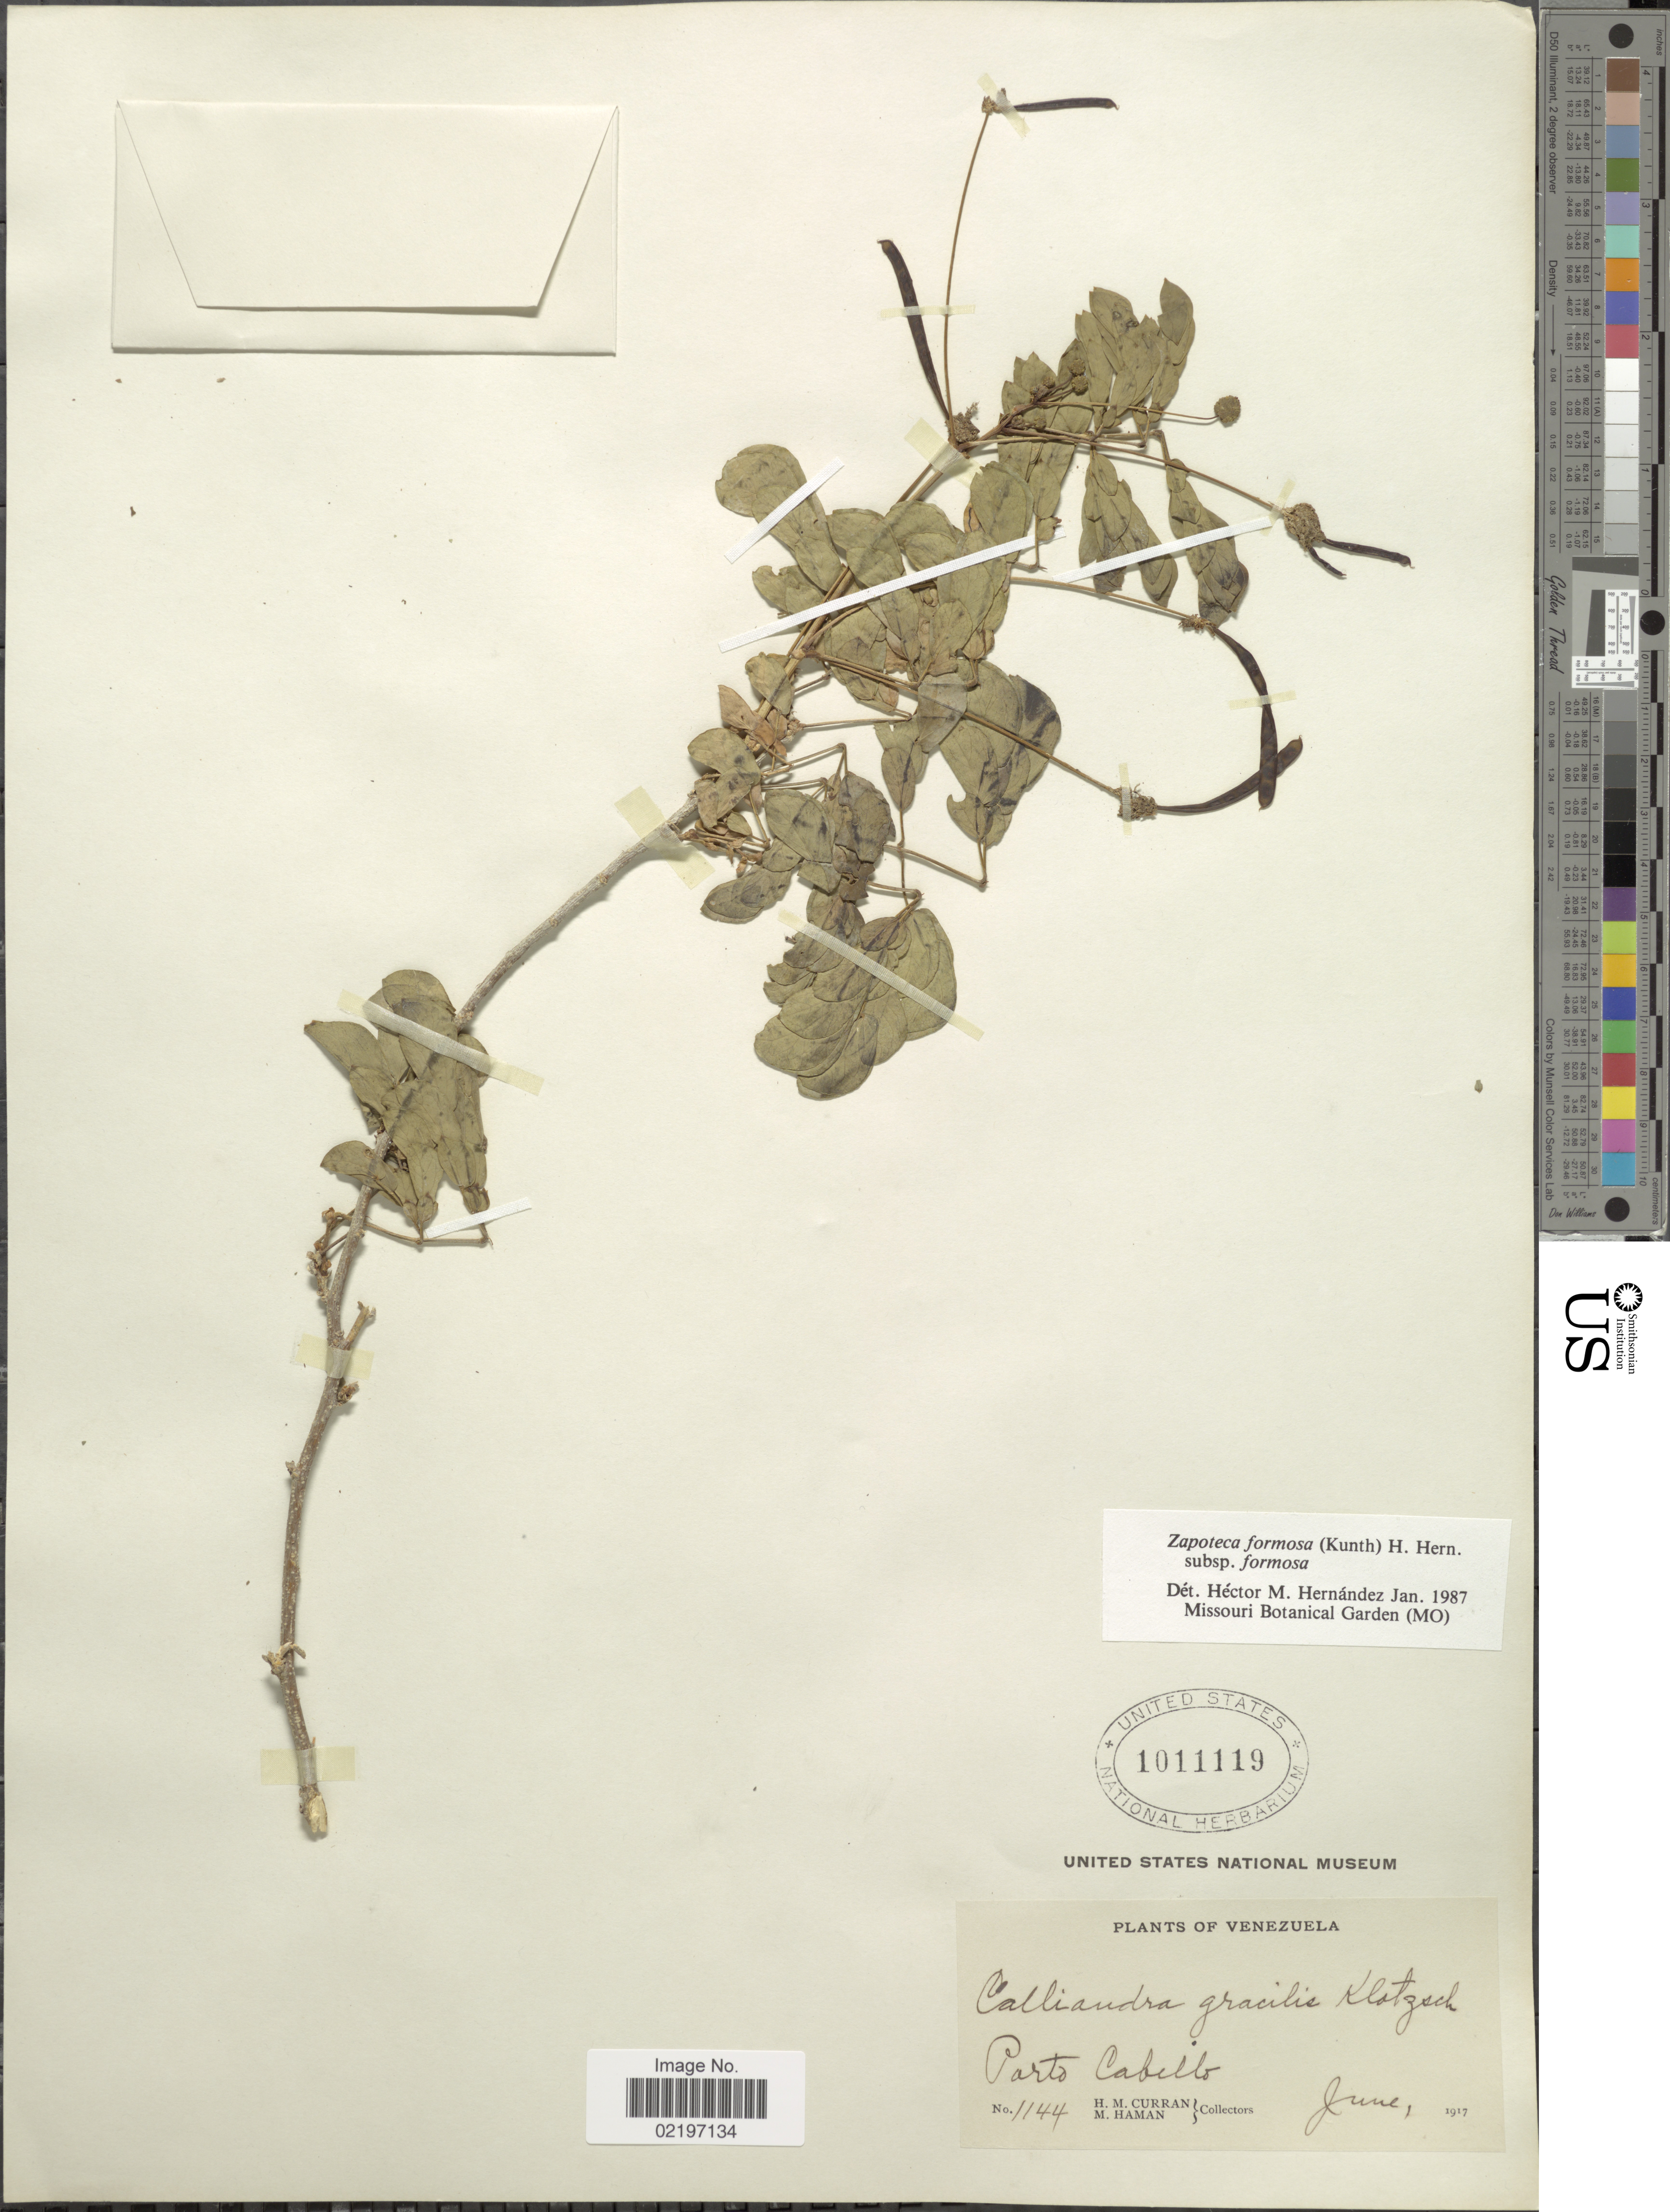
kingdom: Plantae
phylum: Tracheophyta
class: Magnoliopsida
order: Fabales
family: Fabaceae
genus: Zapoteca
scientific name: Zapoteca formosa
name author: (Kunth) H.M. Hern.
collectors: H. M. Curran & M. Haman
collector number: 1144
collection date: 1917-06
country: Venezuela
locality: Porto Cabello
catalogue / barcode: US 1011119